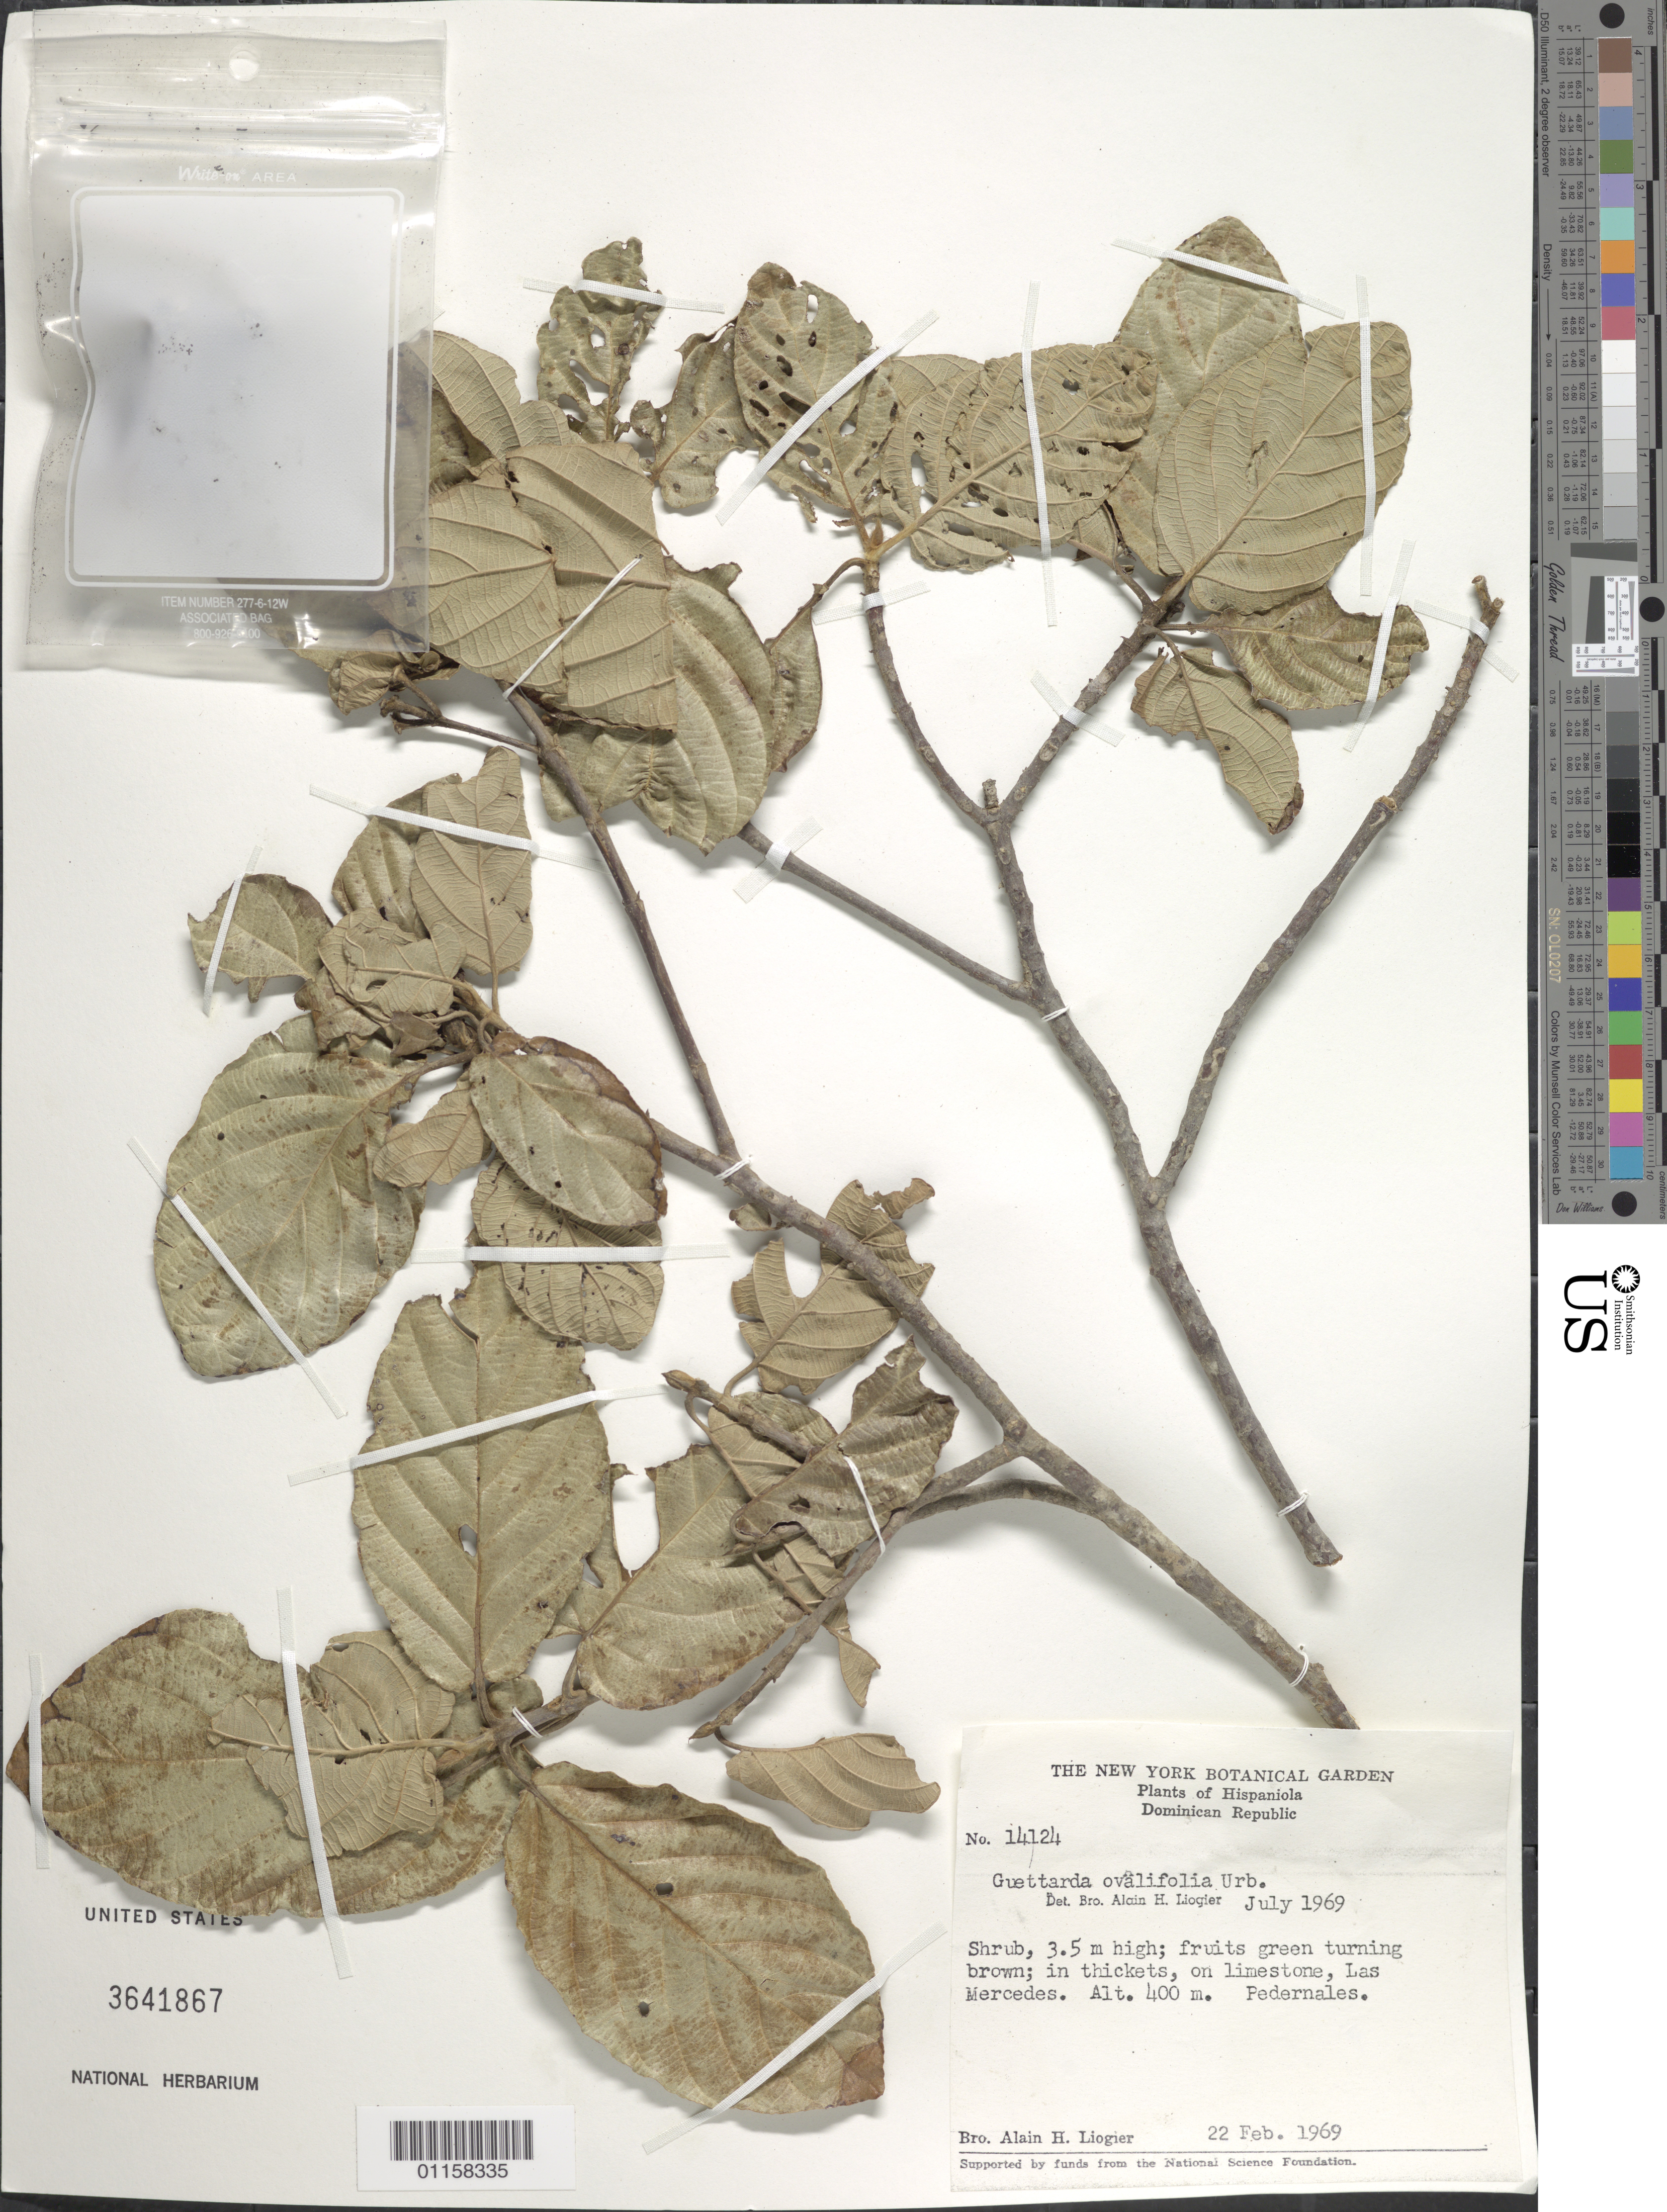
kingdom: Plantae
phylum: Tracheophyta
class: Magnoliopsida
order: Gentianales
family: Rubiaceae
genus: Guettarda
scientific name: Guettarda ovalifolia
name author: Urb.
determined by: Liogier, Alain H.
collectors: A. H. Liogier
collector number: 14124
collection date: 1969-02-22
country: Dominican Republic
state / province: Pedernales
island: Hispaniola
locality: Las Mercedes.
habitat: In thickets, on limestone.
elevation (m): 400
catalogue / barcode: US 3641867